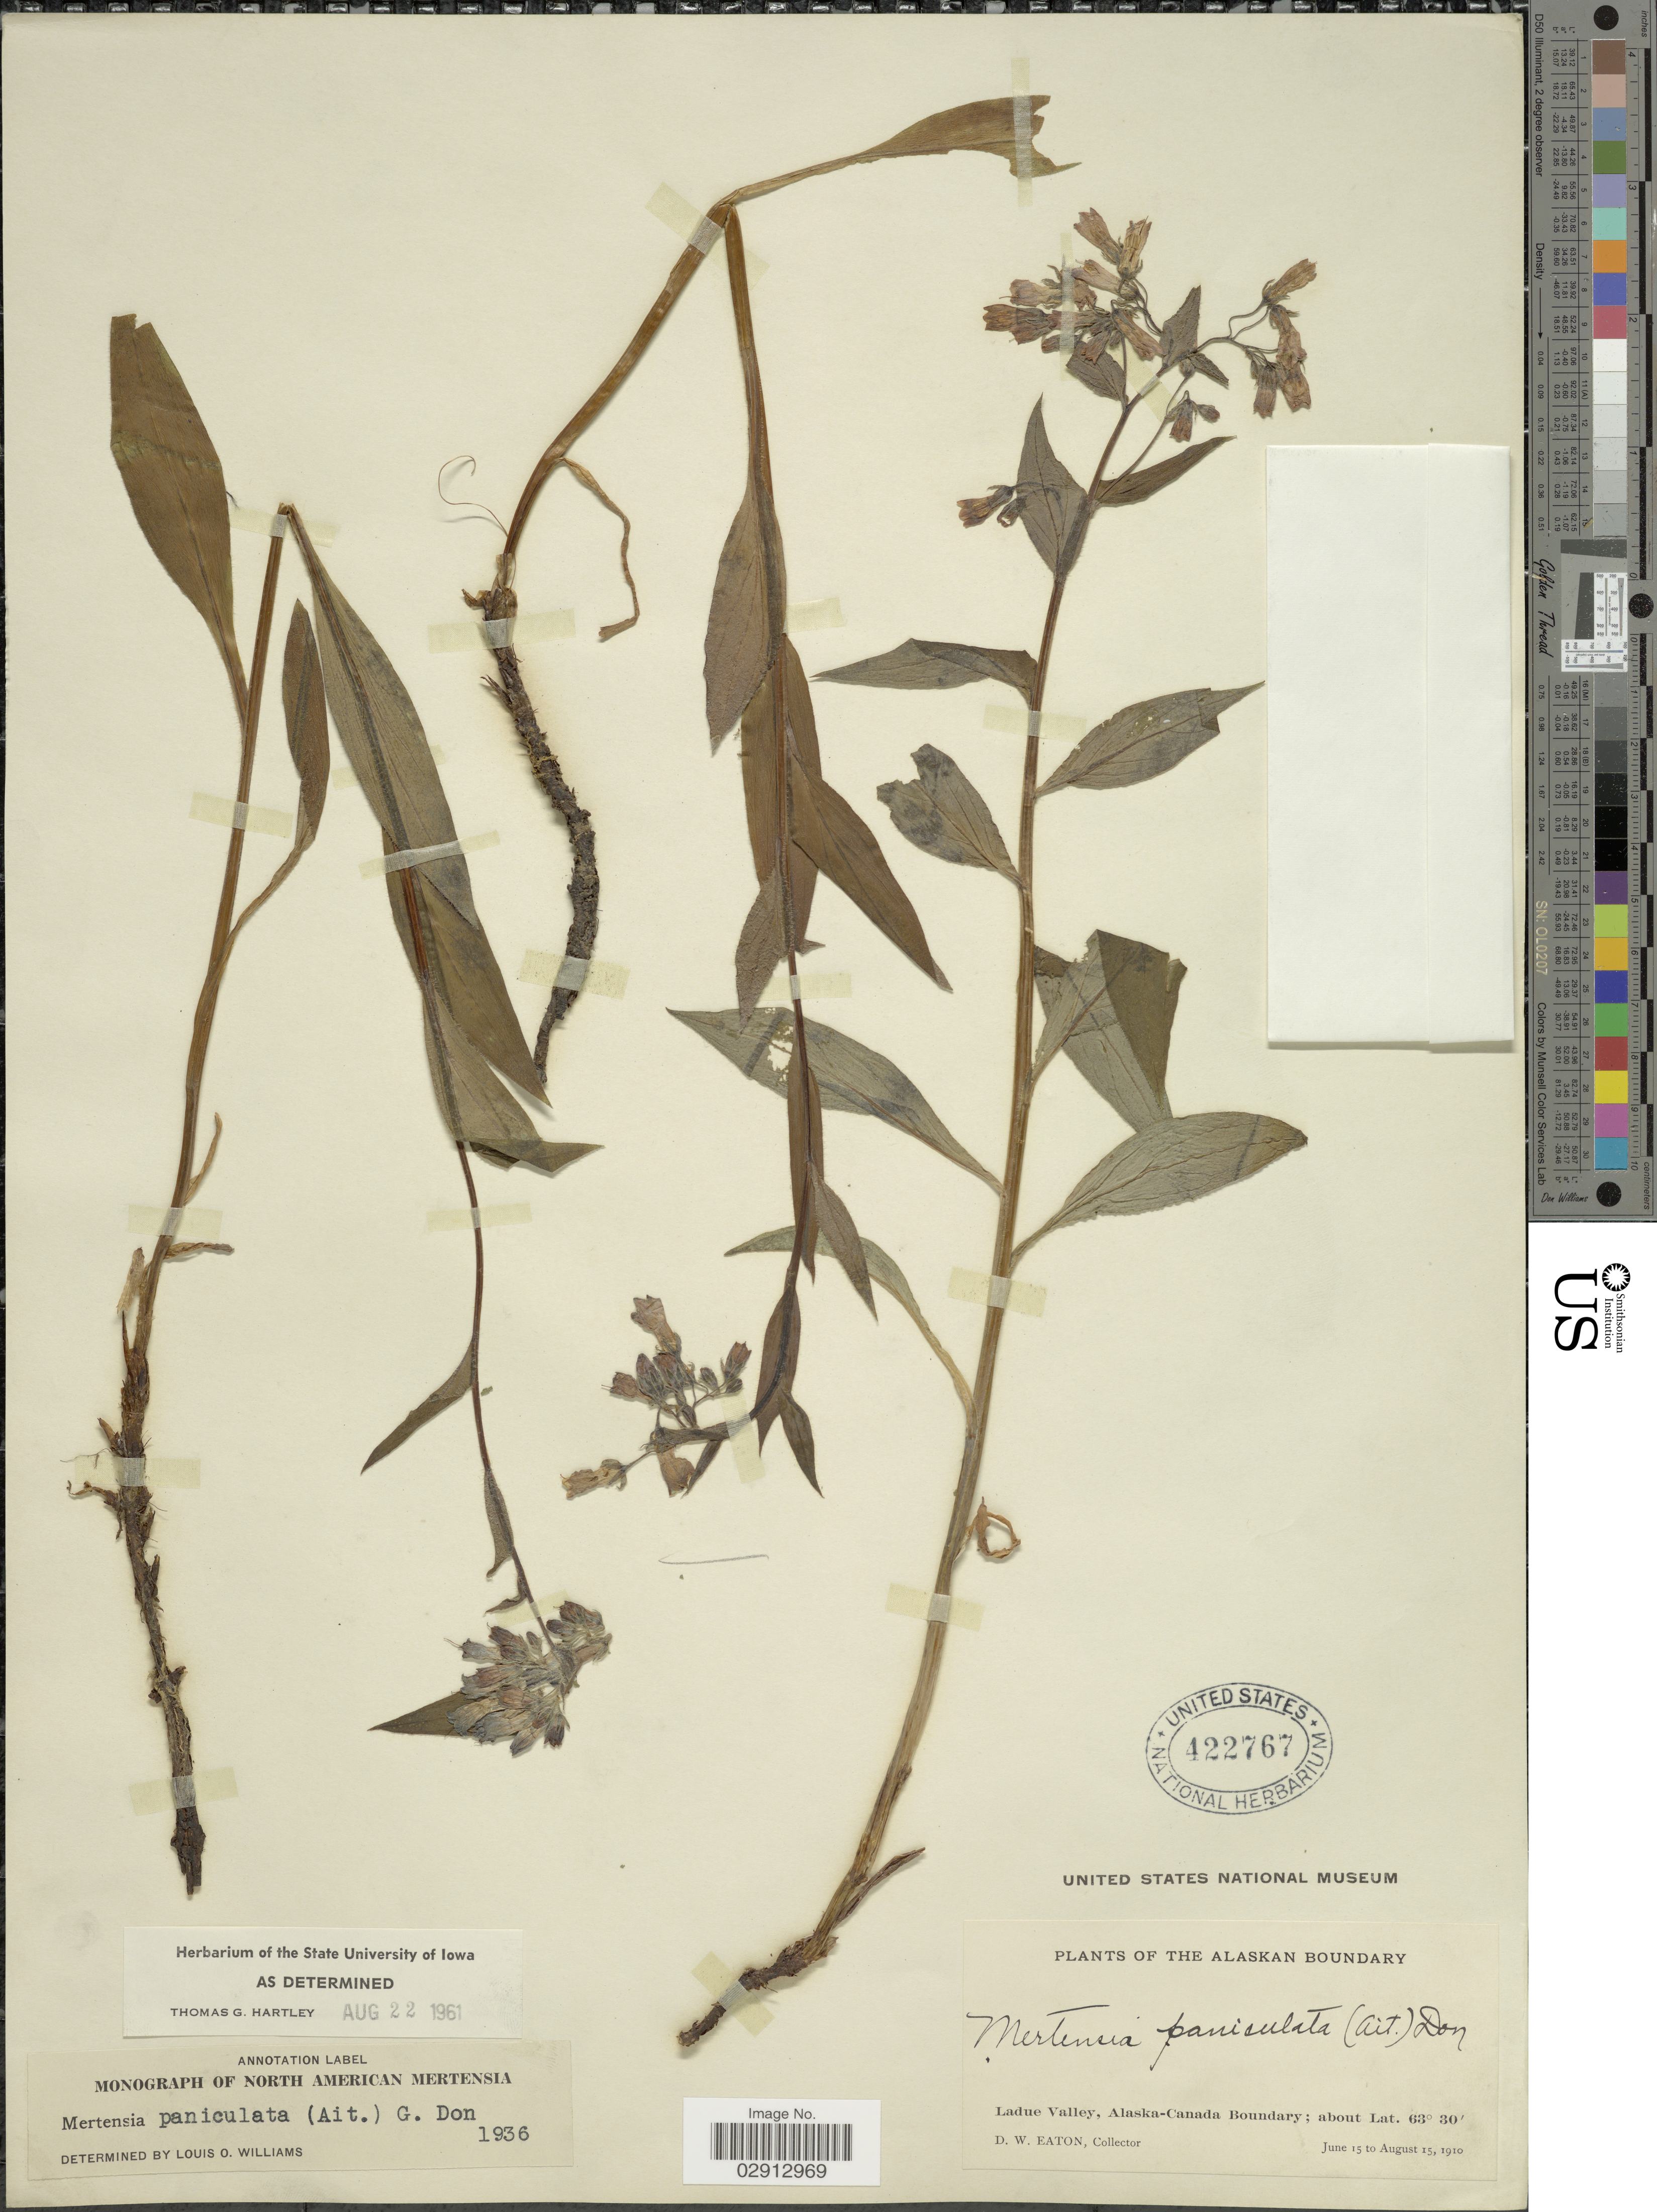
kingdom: Plantae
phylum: Tracheophyta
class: Magnoliopsida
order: Boraginales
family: Boraginaceae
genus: Mertensia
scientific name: Mertensia paniculata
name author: (Aiton) G. Don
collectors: D. Eaton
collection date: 1910-06-15/1910-08-15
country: United States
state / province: Alaska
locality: Ladue Valley, Alaska-Canada Boundary. Alaskan Boundary.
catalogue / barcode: US 422767